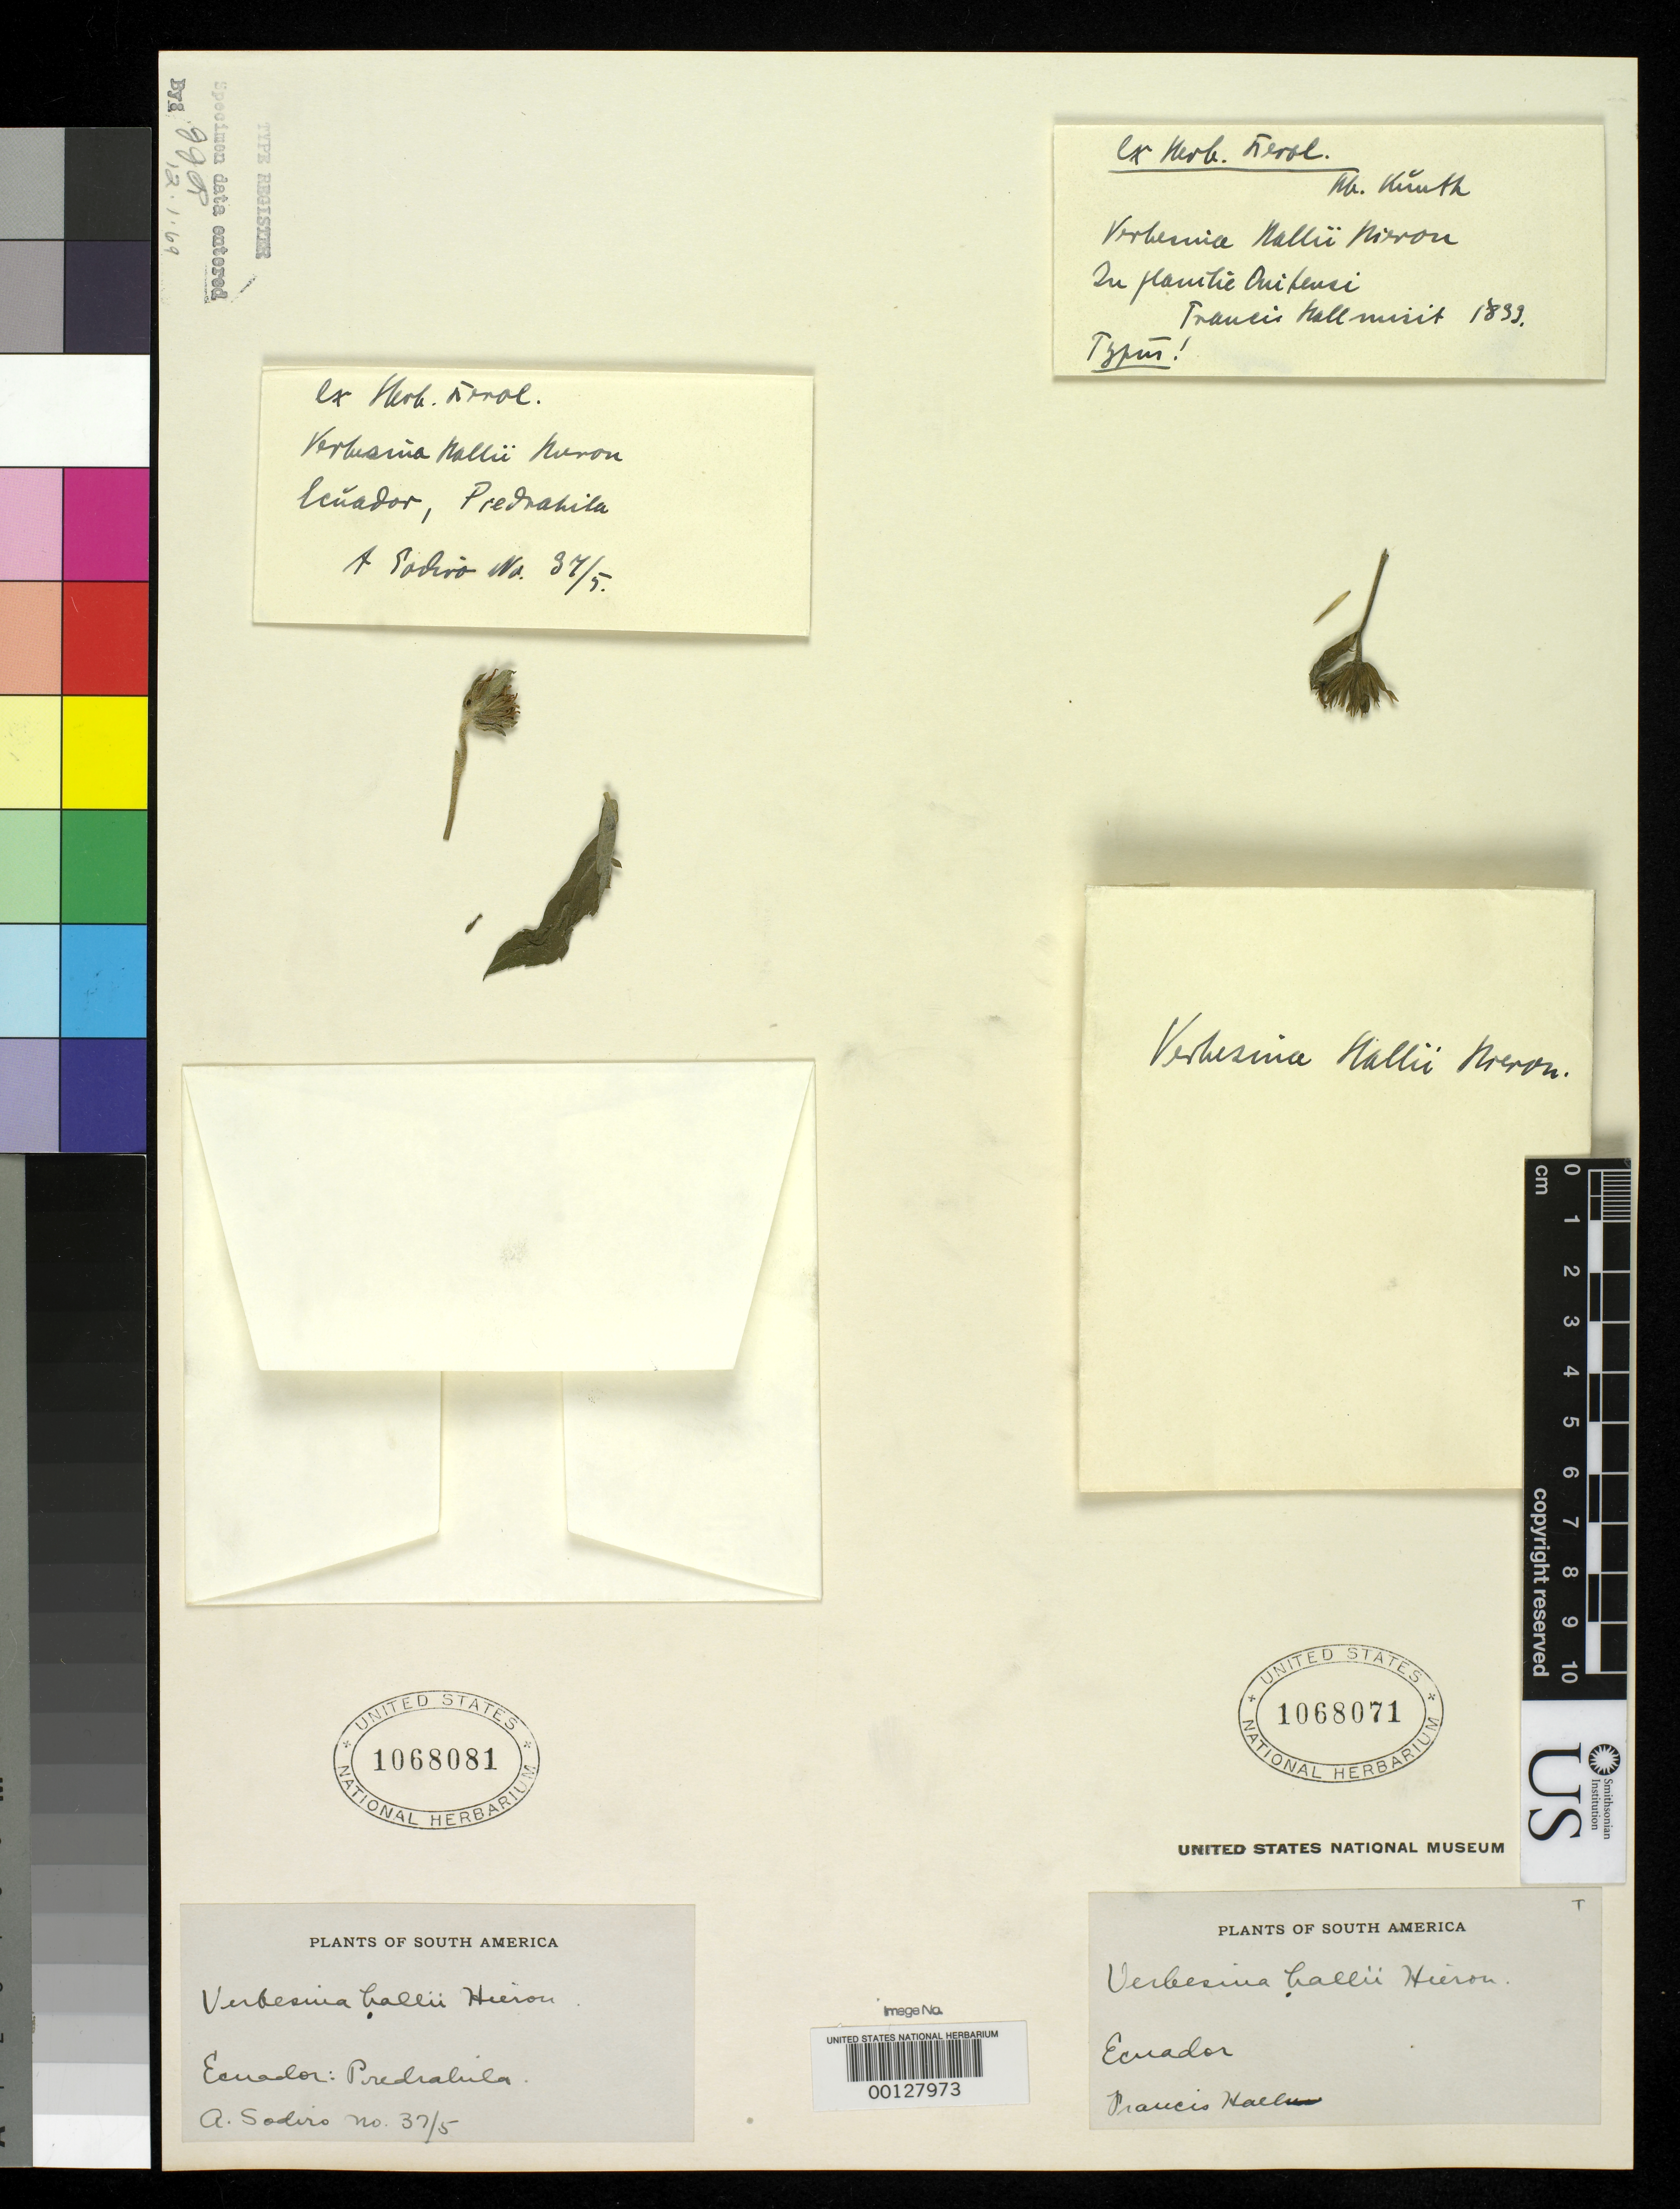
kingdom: Plantae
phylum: Tracheophyta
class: Magnoliopsida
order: Asterales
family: Asteraceae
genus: Verbesina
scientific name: Verbesina hallii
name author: Hieron.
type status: Isosyntype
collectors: F. Hall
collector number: Sodero 37/5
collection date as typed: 1833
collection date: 1833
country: Ecuador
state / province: Pichincha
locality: Quito.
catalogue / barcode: US 1068071